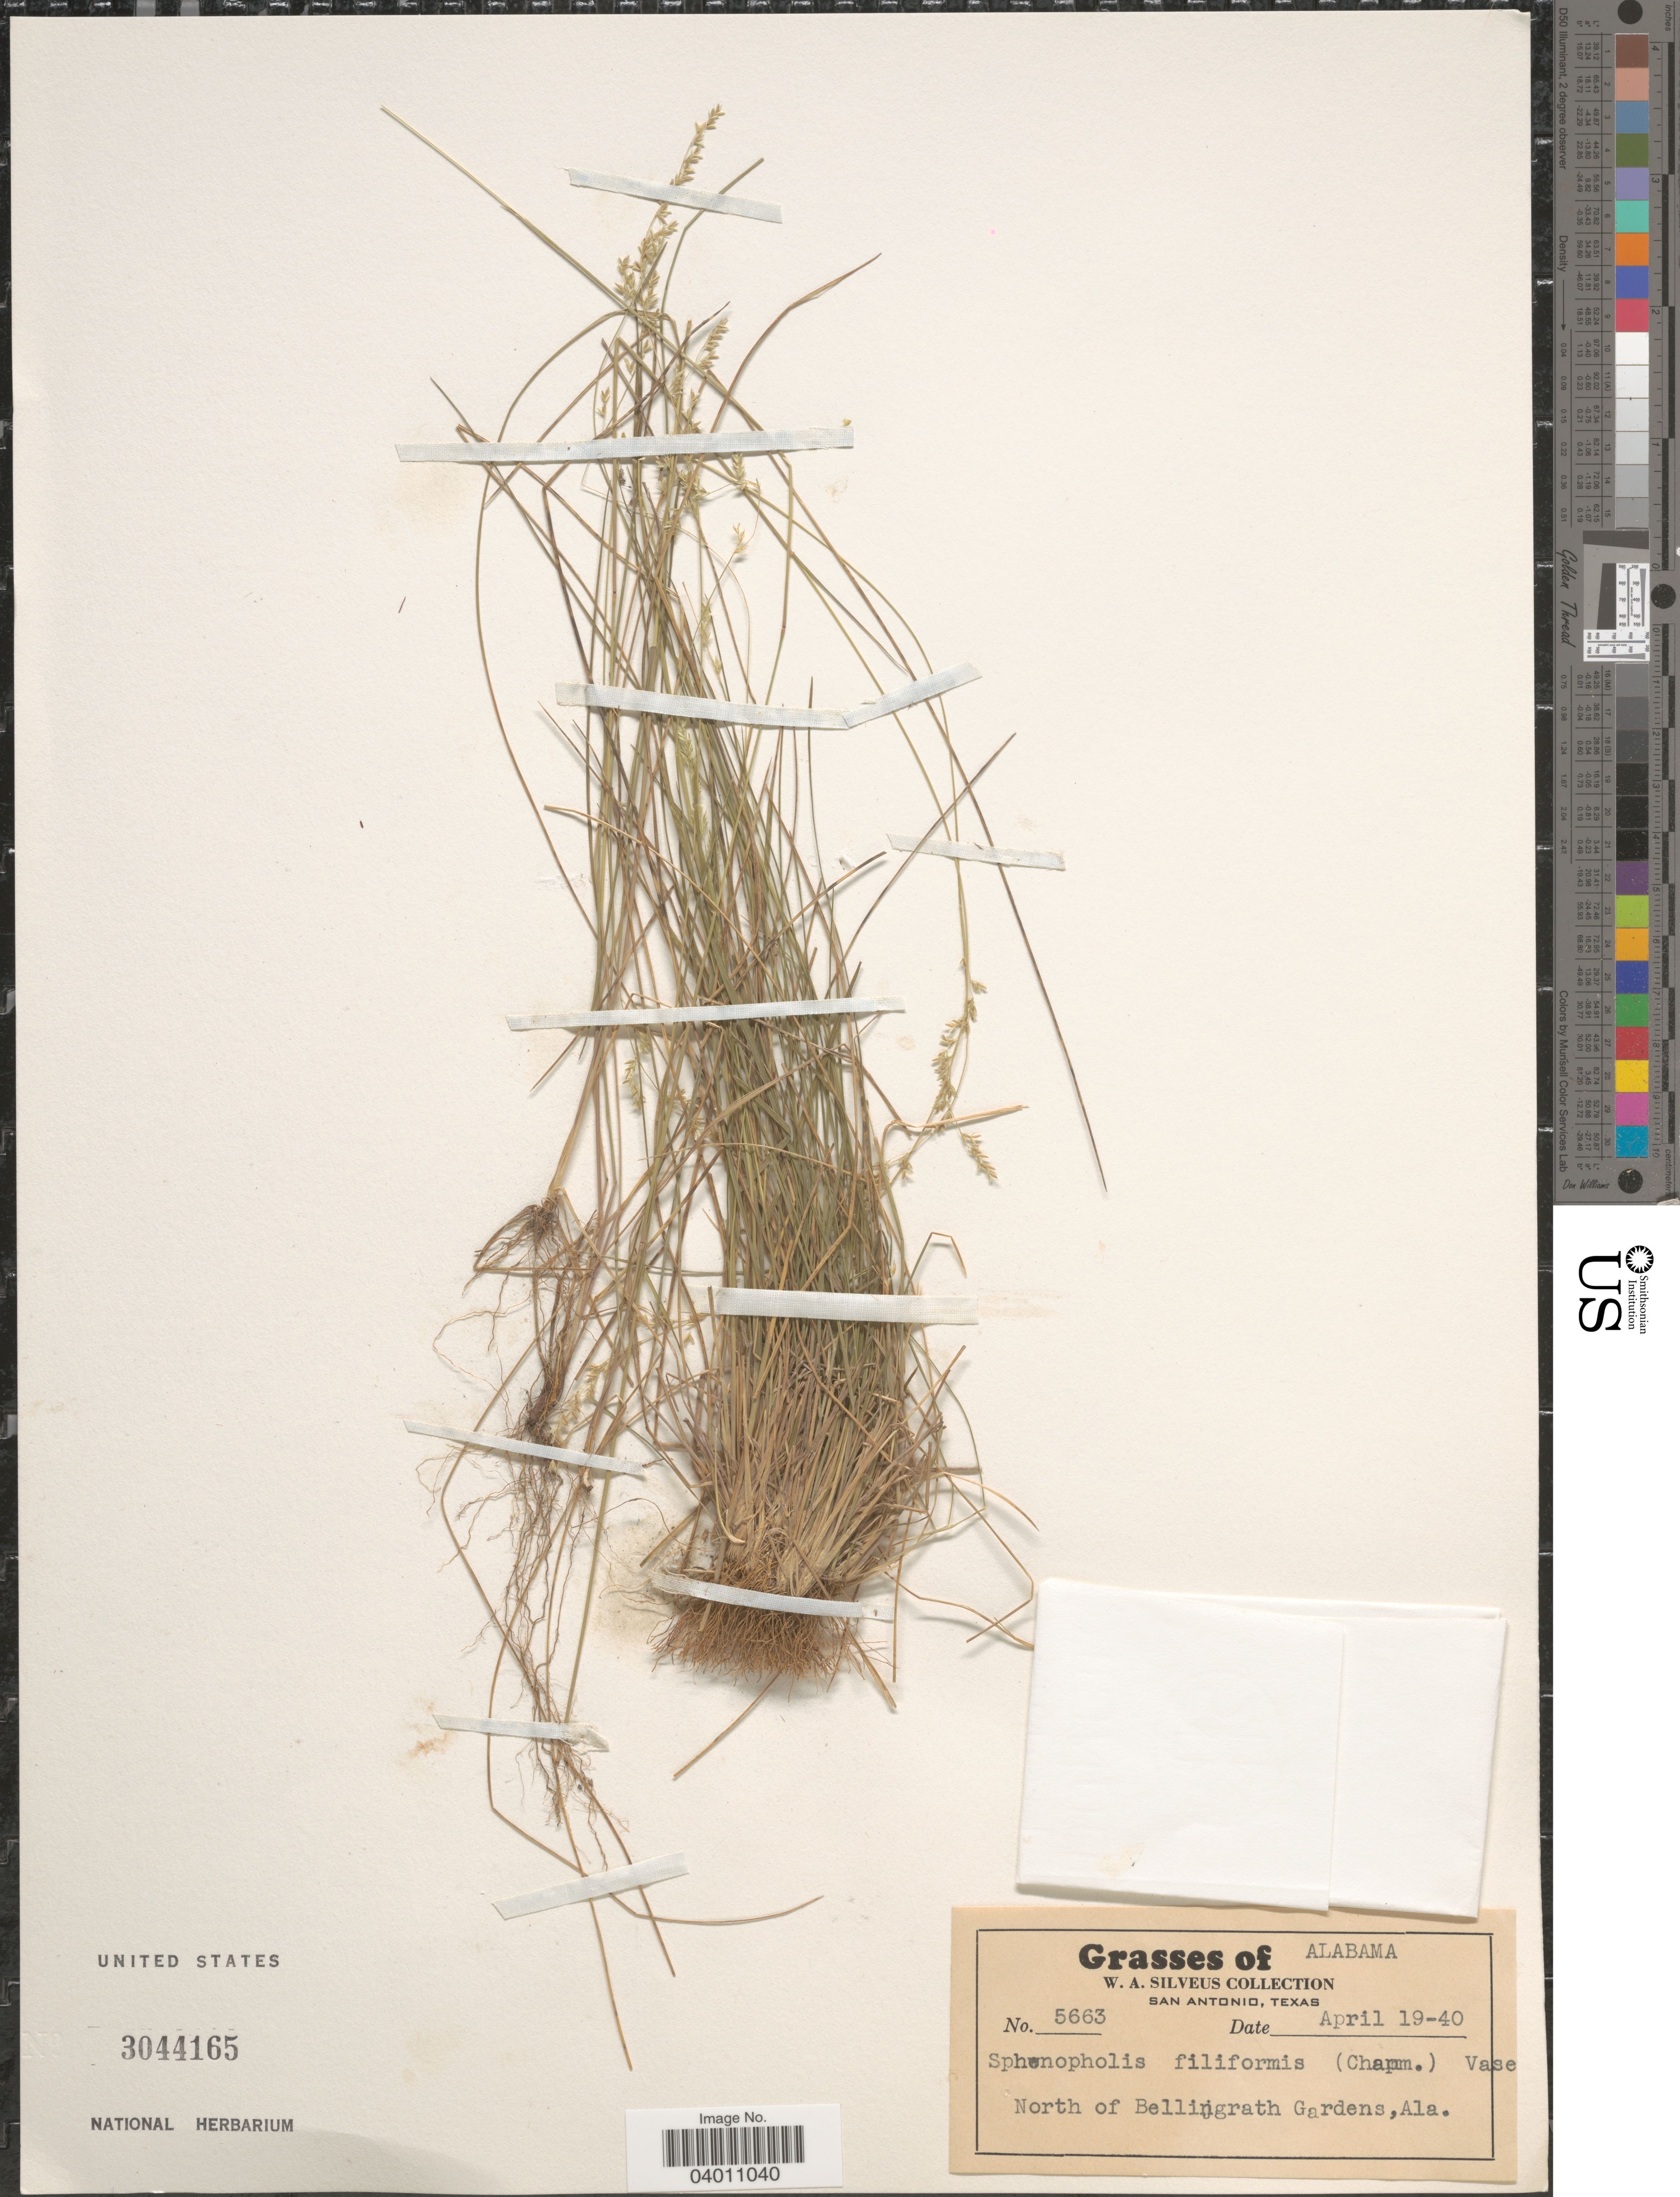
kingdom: Plantae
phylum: Tracheophyta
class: Liliopsida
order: Poales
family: Poaceae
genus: Sphenopholis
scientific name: Sphenopholis filiformis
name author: (Chapm.) Scribn.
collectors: W. Silveus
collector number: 5663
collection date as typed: Transcribed d/m/y: 19/4/40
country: United States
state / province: Alabama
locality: North of Bellingrath Gardens.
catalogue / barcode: US 3044165